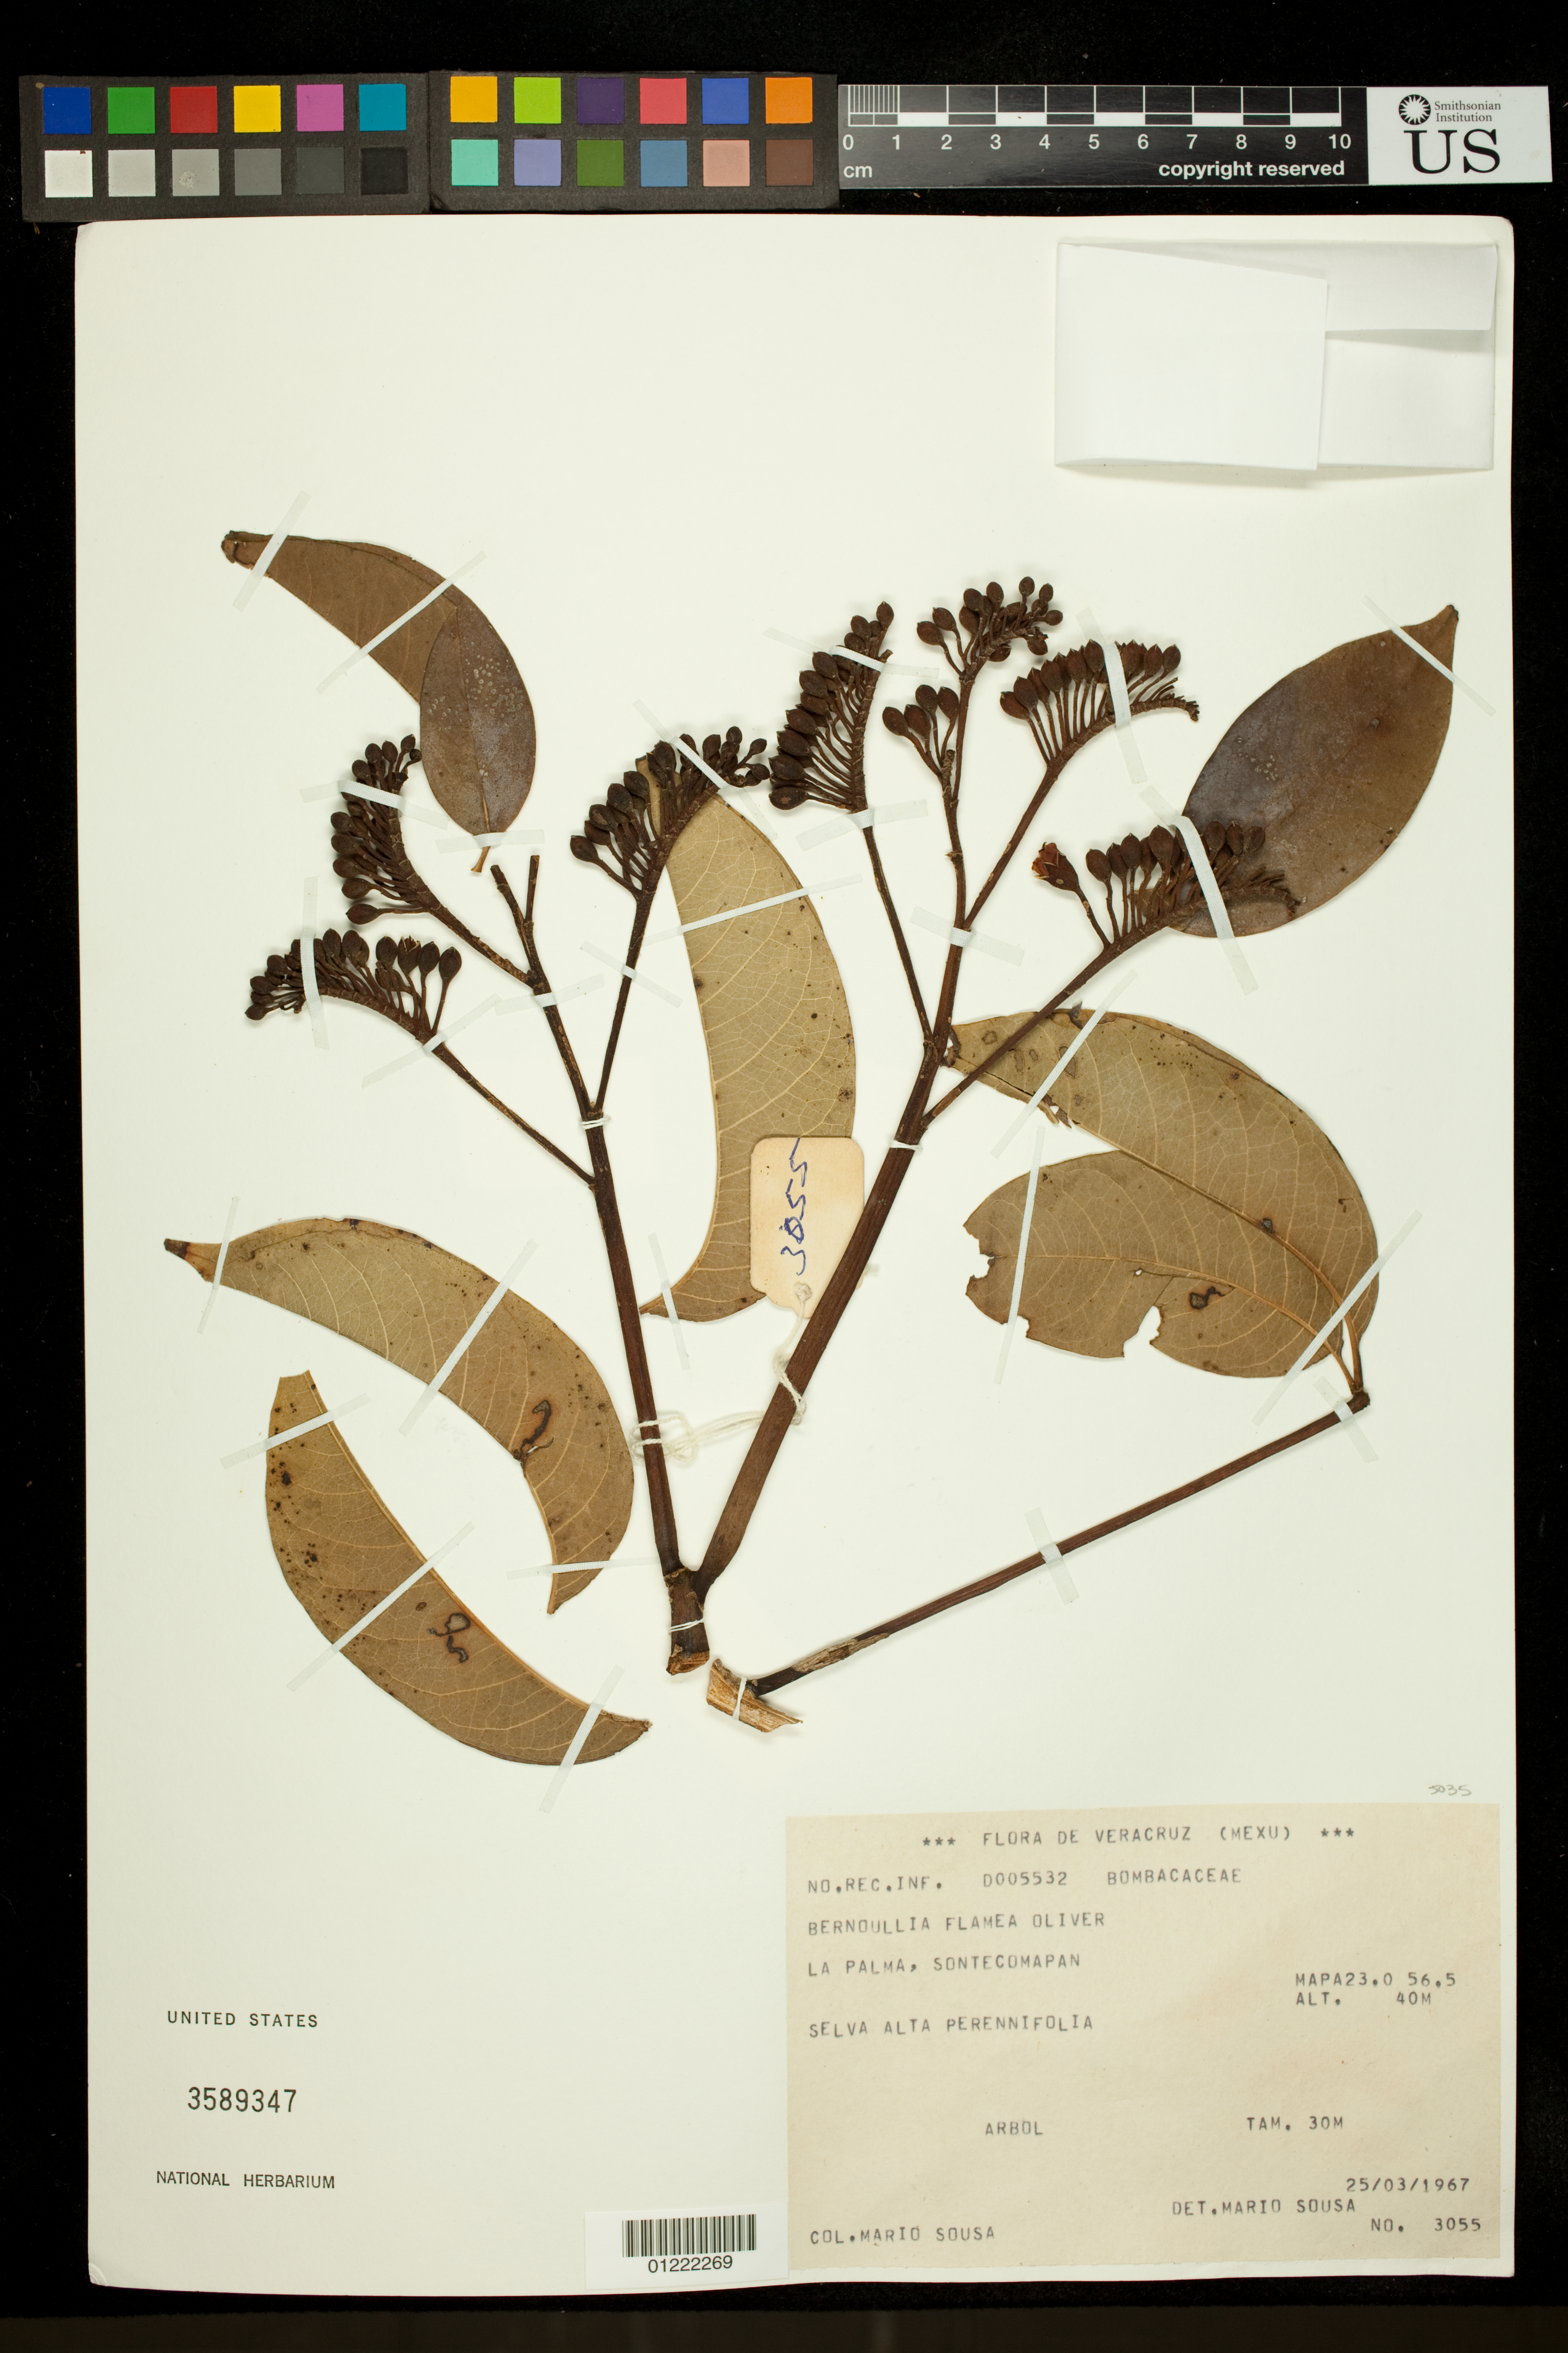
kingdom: Plantae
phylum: Tracheophyta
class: Magnoliopsida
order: Malvales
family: Malvaceae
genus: Bernoullia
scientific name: Bernoullia flammea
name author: Oliv.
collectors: M. Sousa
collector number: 3055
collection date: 1967-03-25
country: Mexico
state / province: Veracruz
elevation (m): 40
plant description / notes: The tree is very familiar! Monstrous, white flowers. Bark dark gray. The beauty of nature we have seen in the Grand Comoro [Arbor nimis nota! Immanis, floribus albis. Cortice leucophaea sat obscuro. Speciem hanc vidi in Grande Comore.]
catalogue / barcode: US 3589347